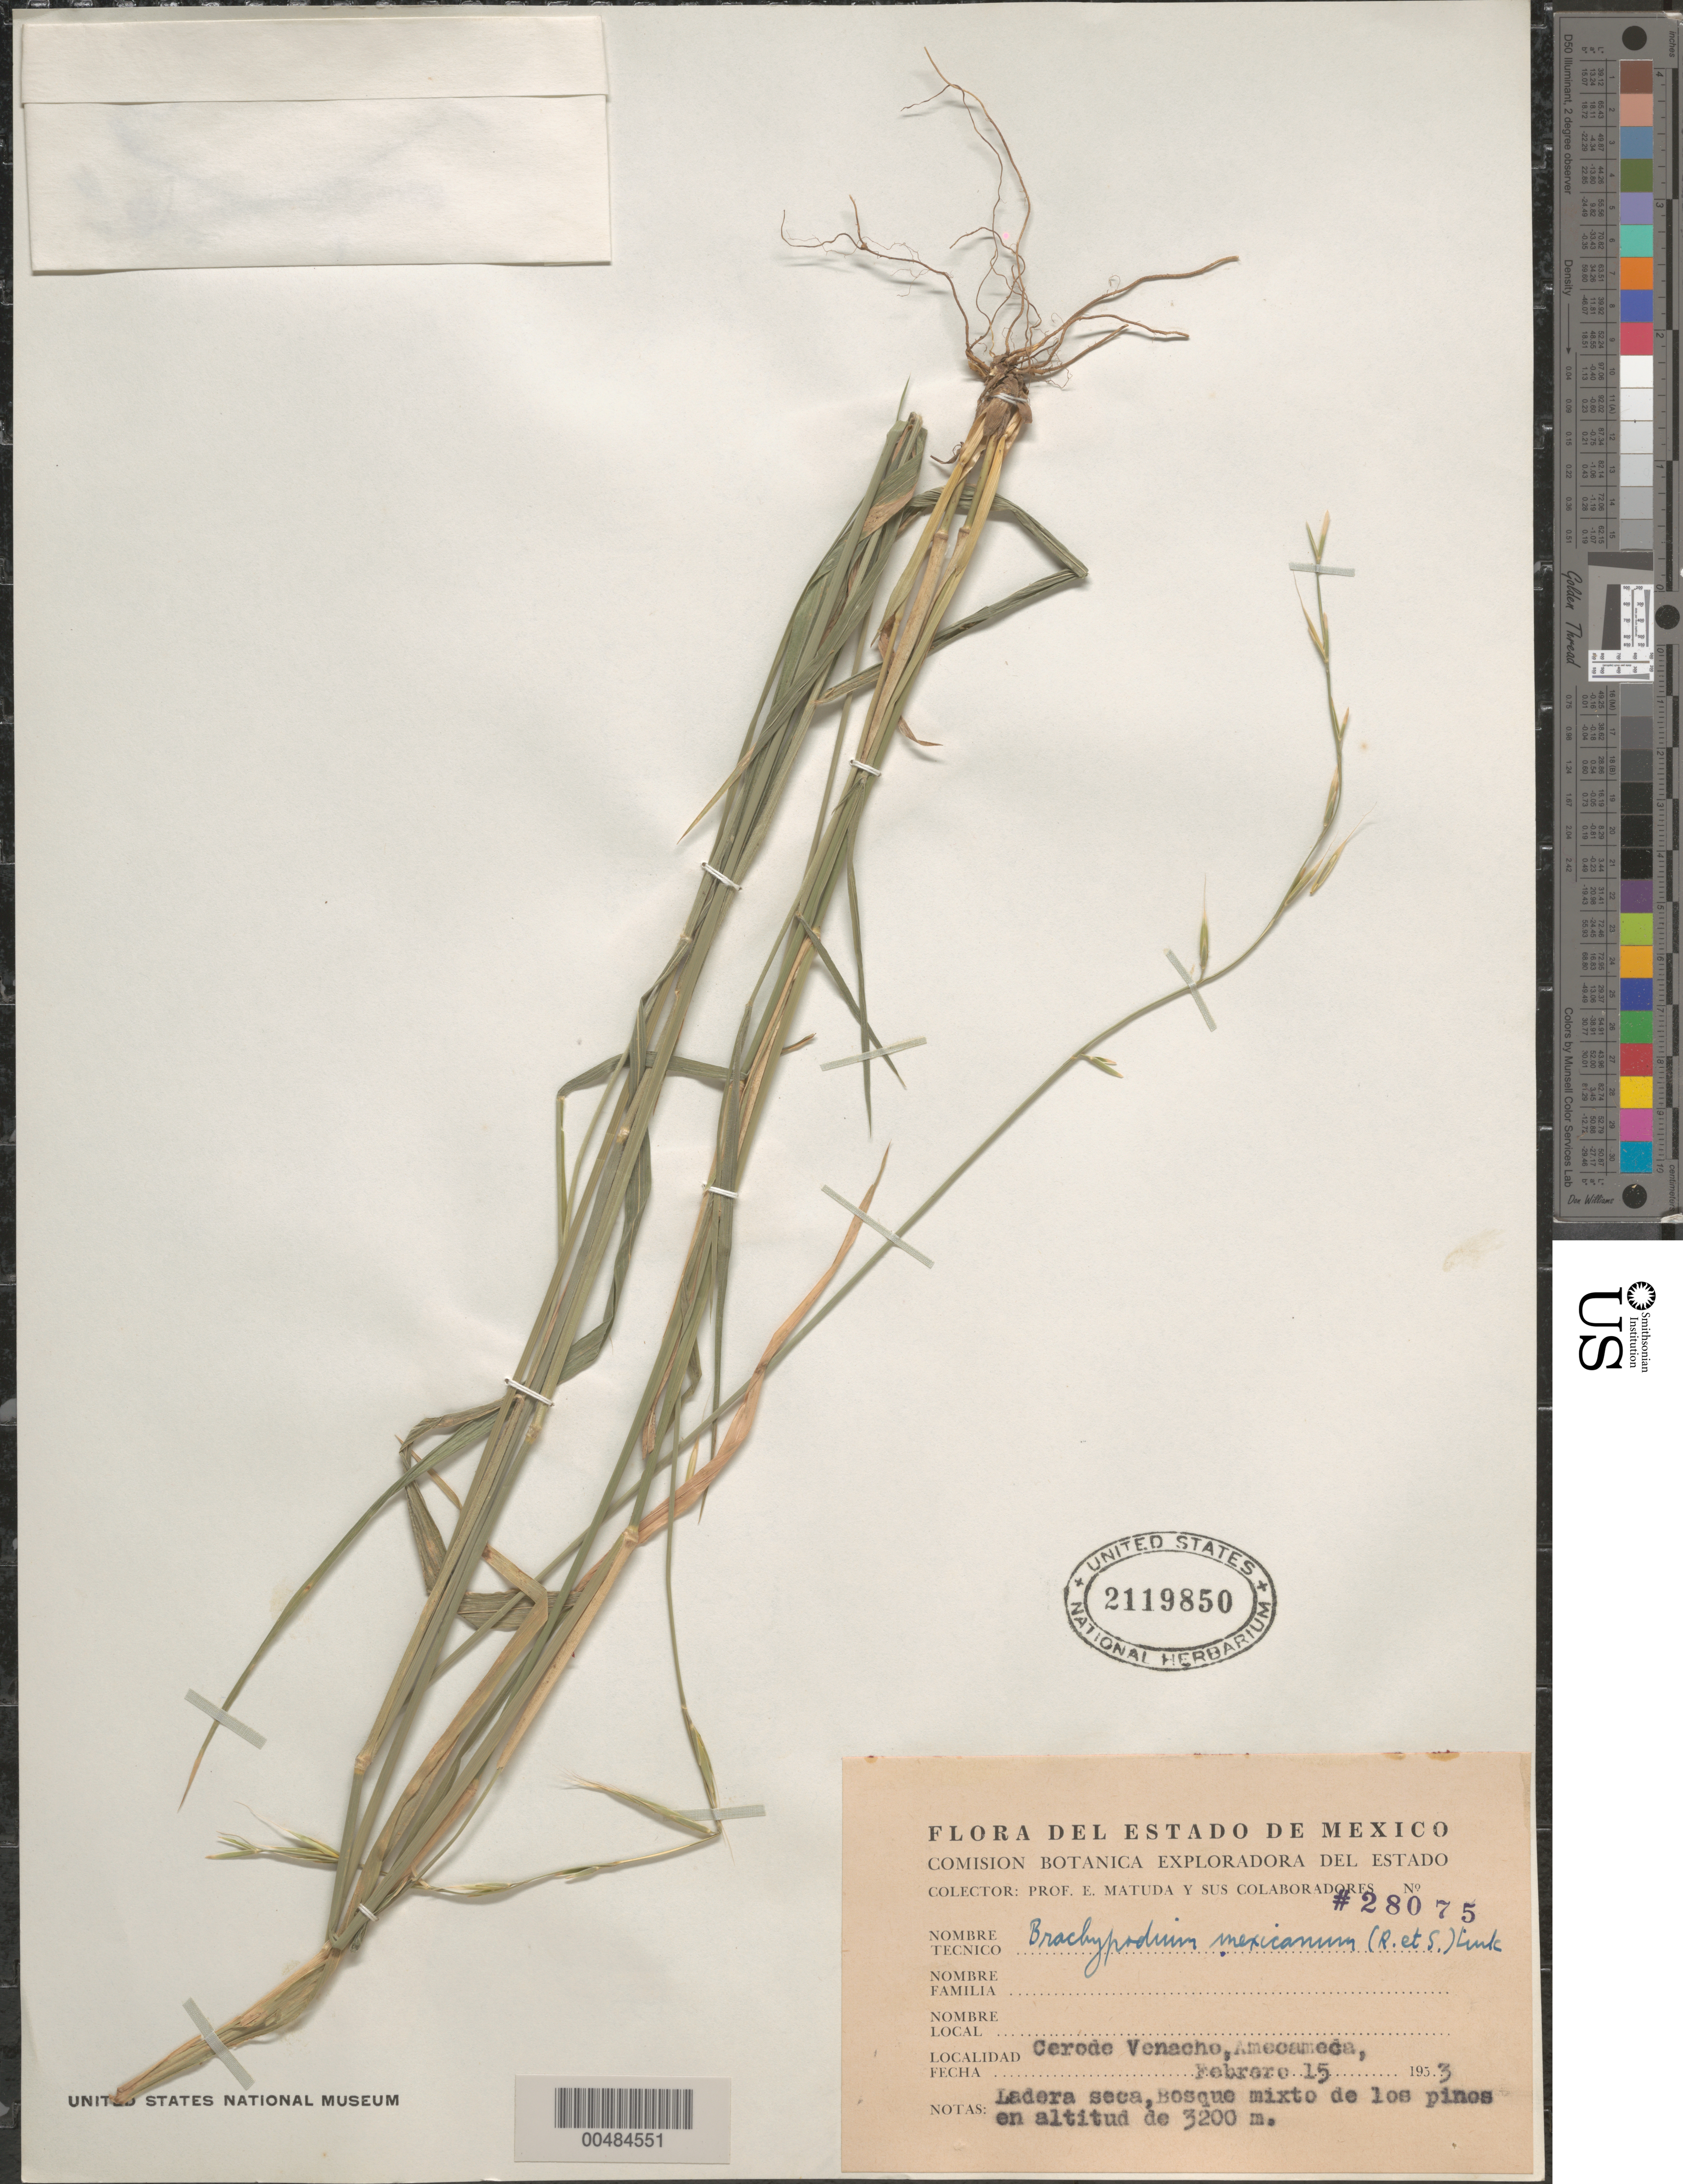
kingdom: Plantae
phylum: Tracheophyta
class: Liliopsida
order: Poales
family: Poaceae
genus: Brachypodium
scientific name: Brachypodium mexicanum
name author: (Roem. & Schult.) Link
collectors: E. Matuda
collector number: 28075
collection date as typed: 15 Feb 1953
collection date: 1953-02-15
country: Mexico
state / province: México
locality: Cerode Venacho, Amecameca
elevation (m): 3200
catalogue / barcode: US 2119850